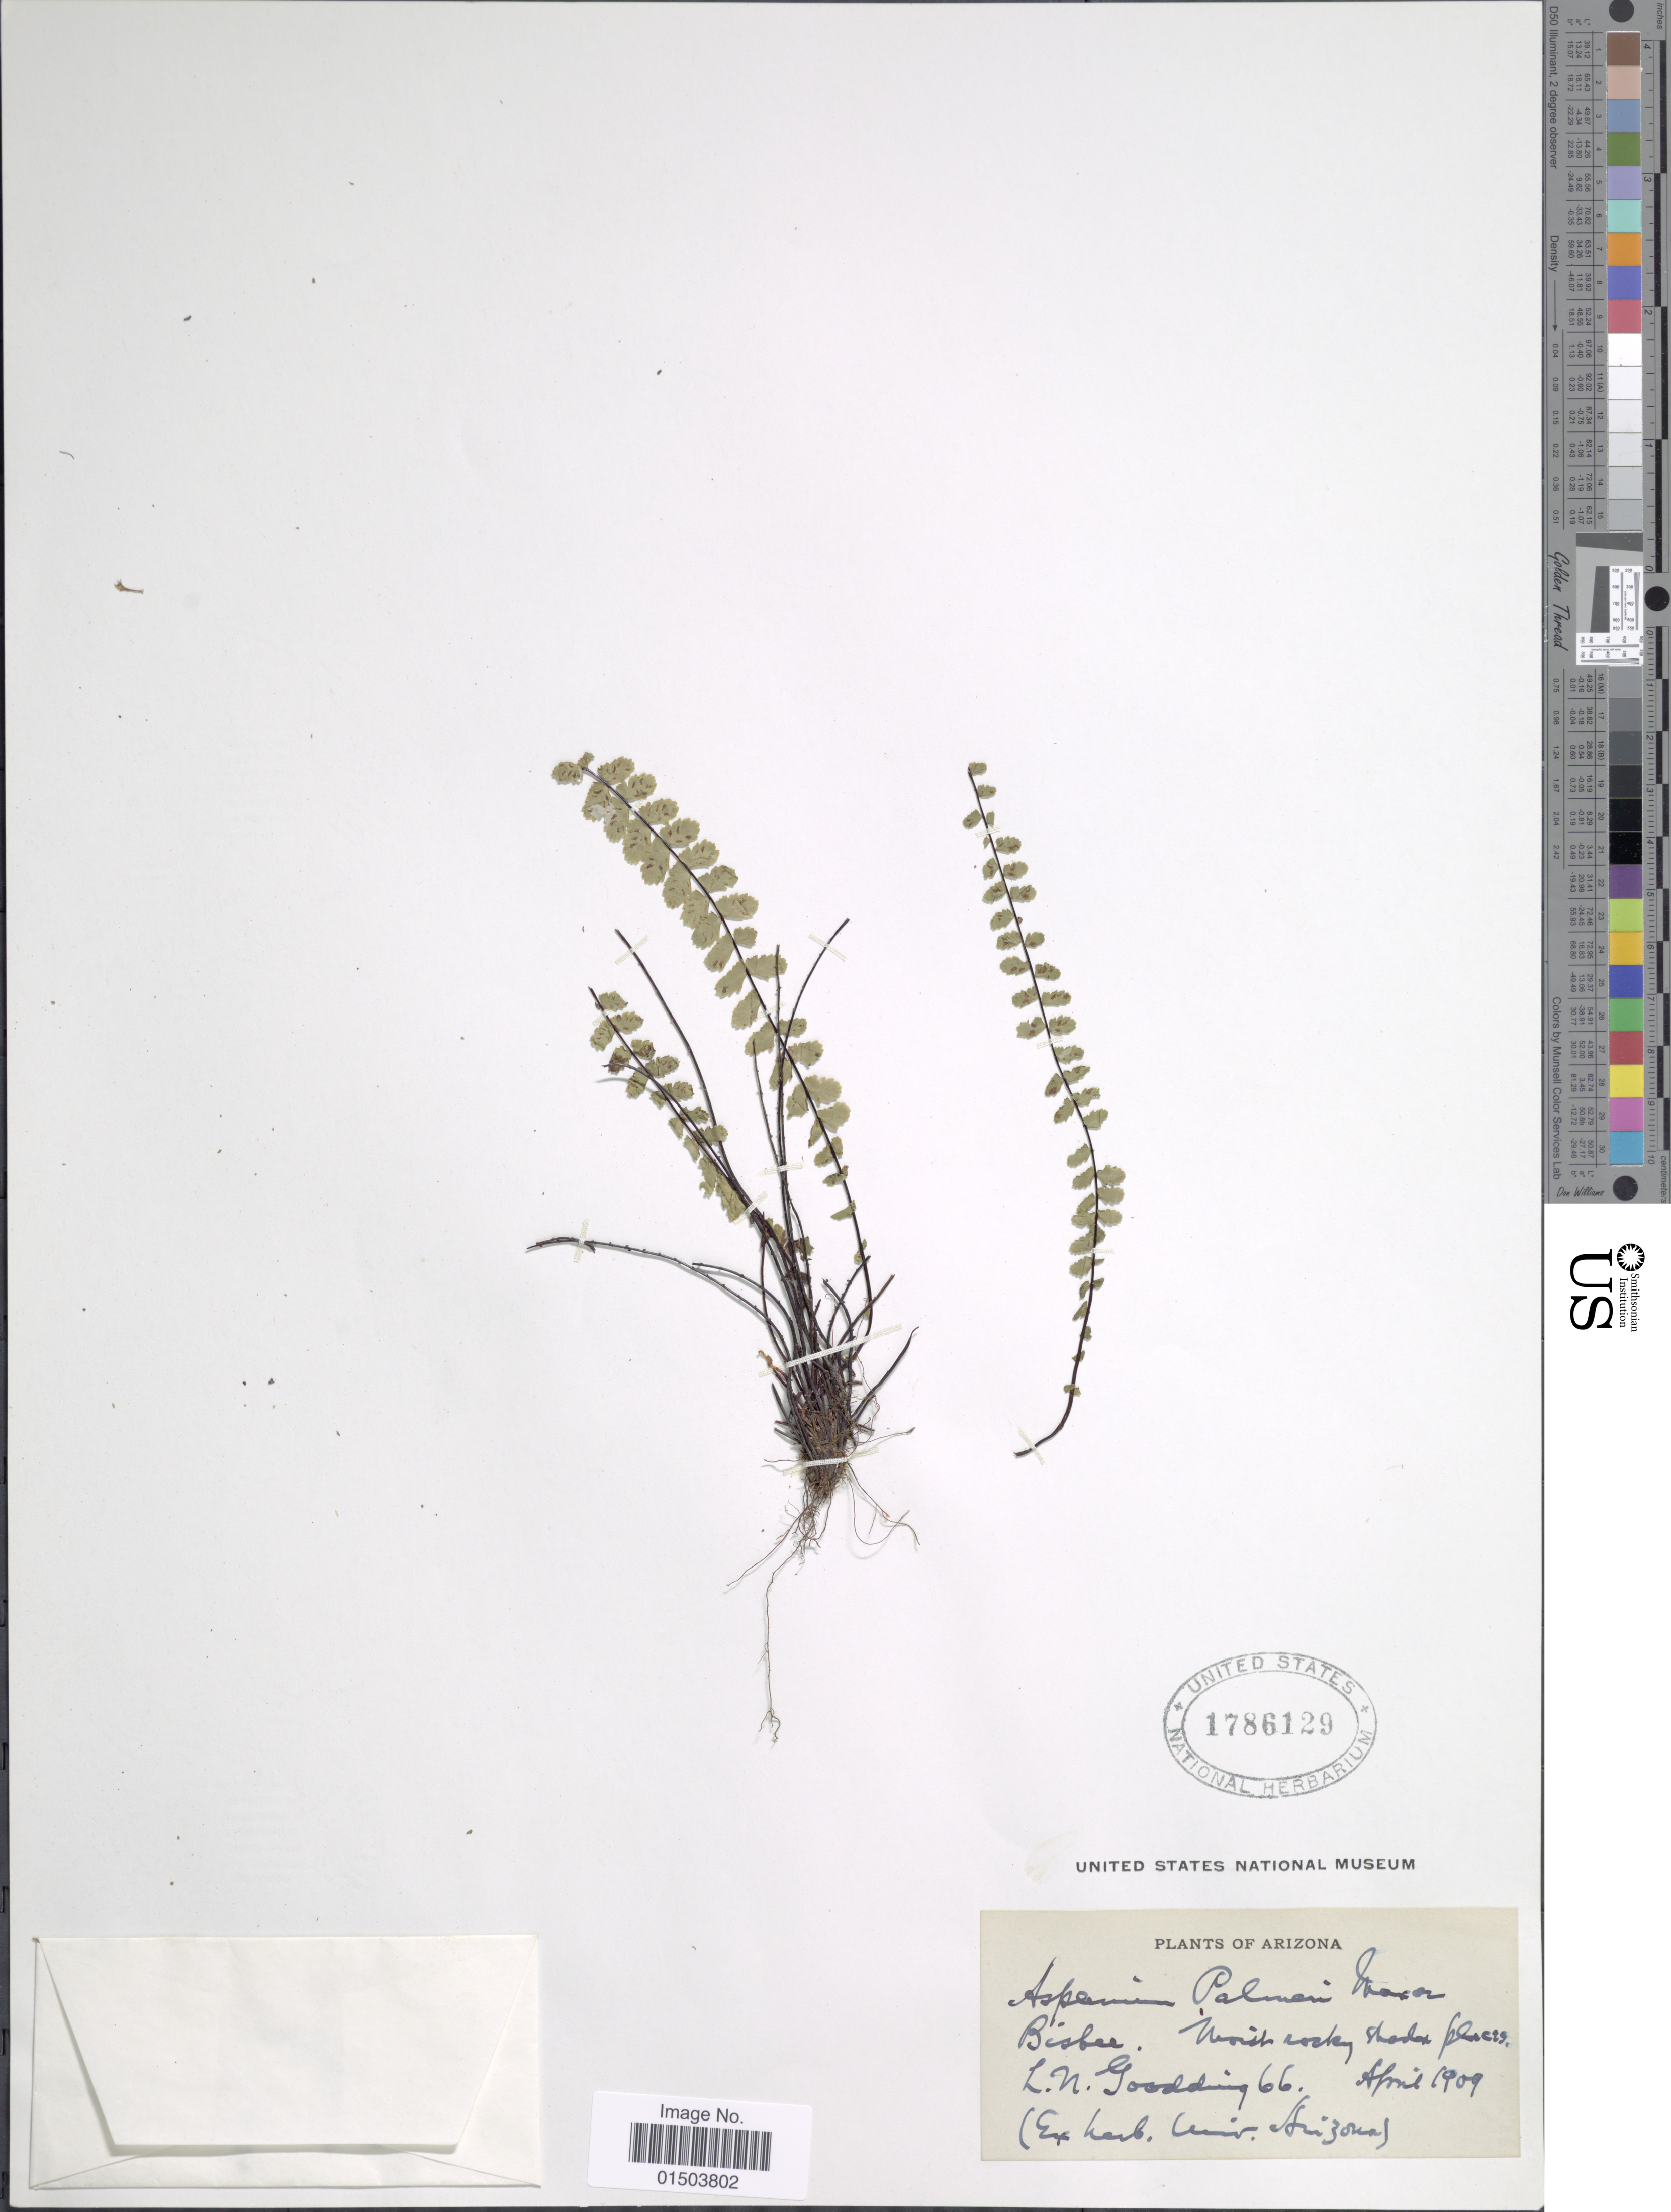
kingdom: Plantae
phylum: Tracheophyta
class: Polypodiopsida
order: Polypodiales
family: Aspleniaceae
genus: Asplenium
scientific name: Asplenium palmeri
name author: Maxon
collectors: L. N. Goodding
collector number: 66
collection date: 1909-04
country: United States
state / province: Arizona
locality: Bisbee.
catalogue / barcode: US 1786129